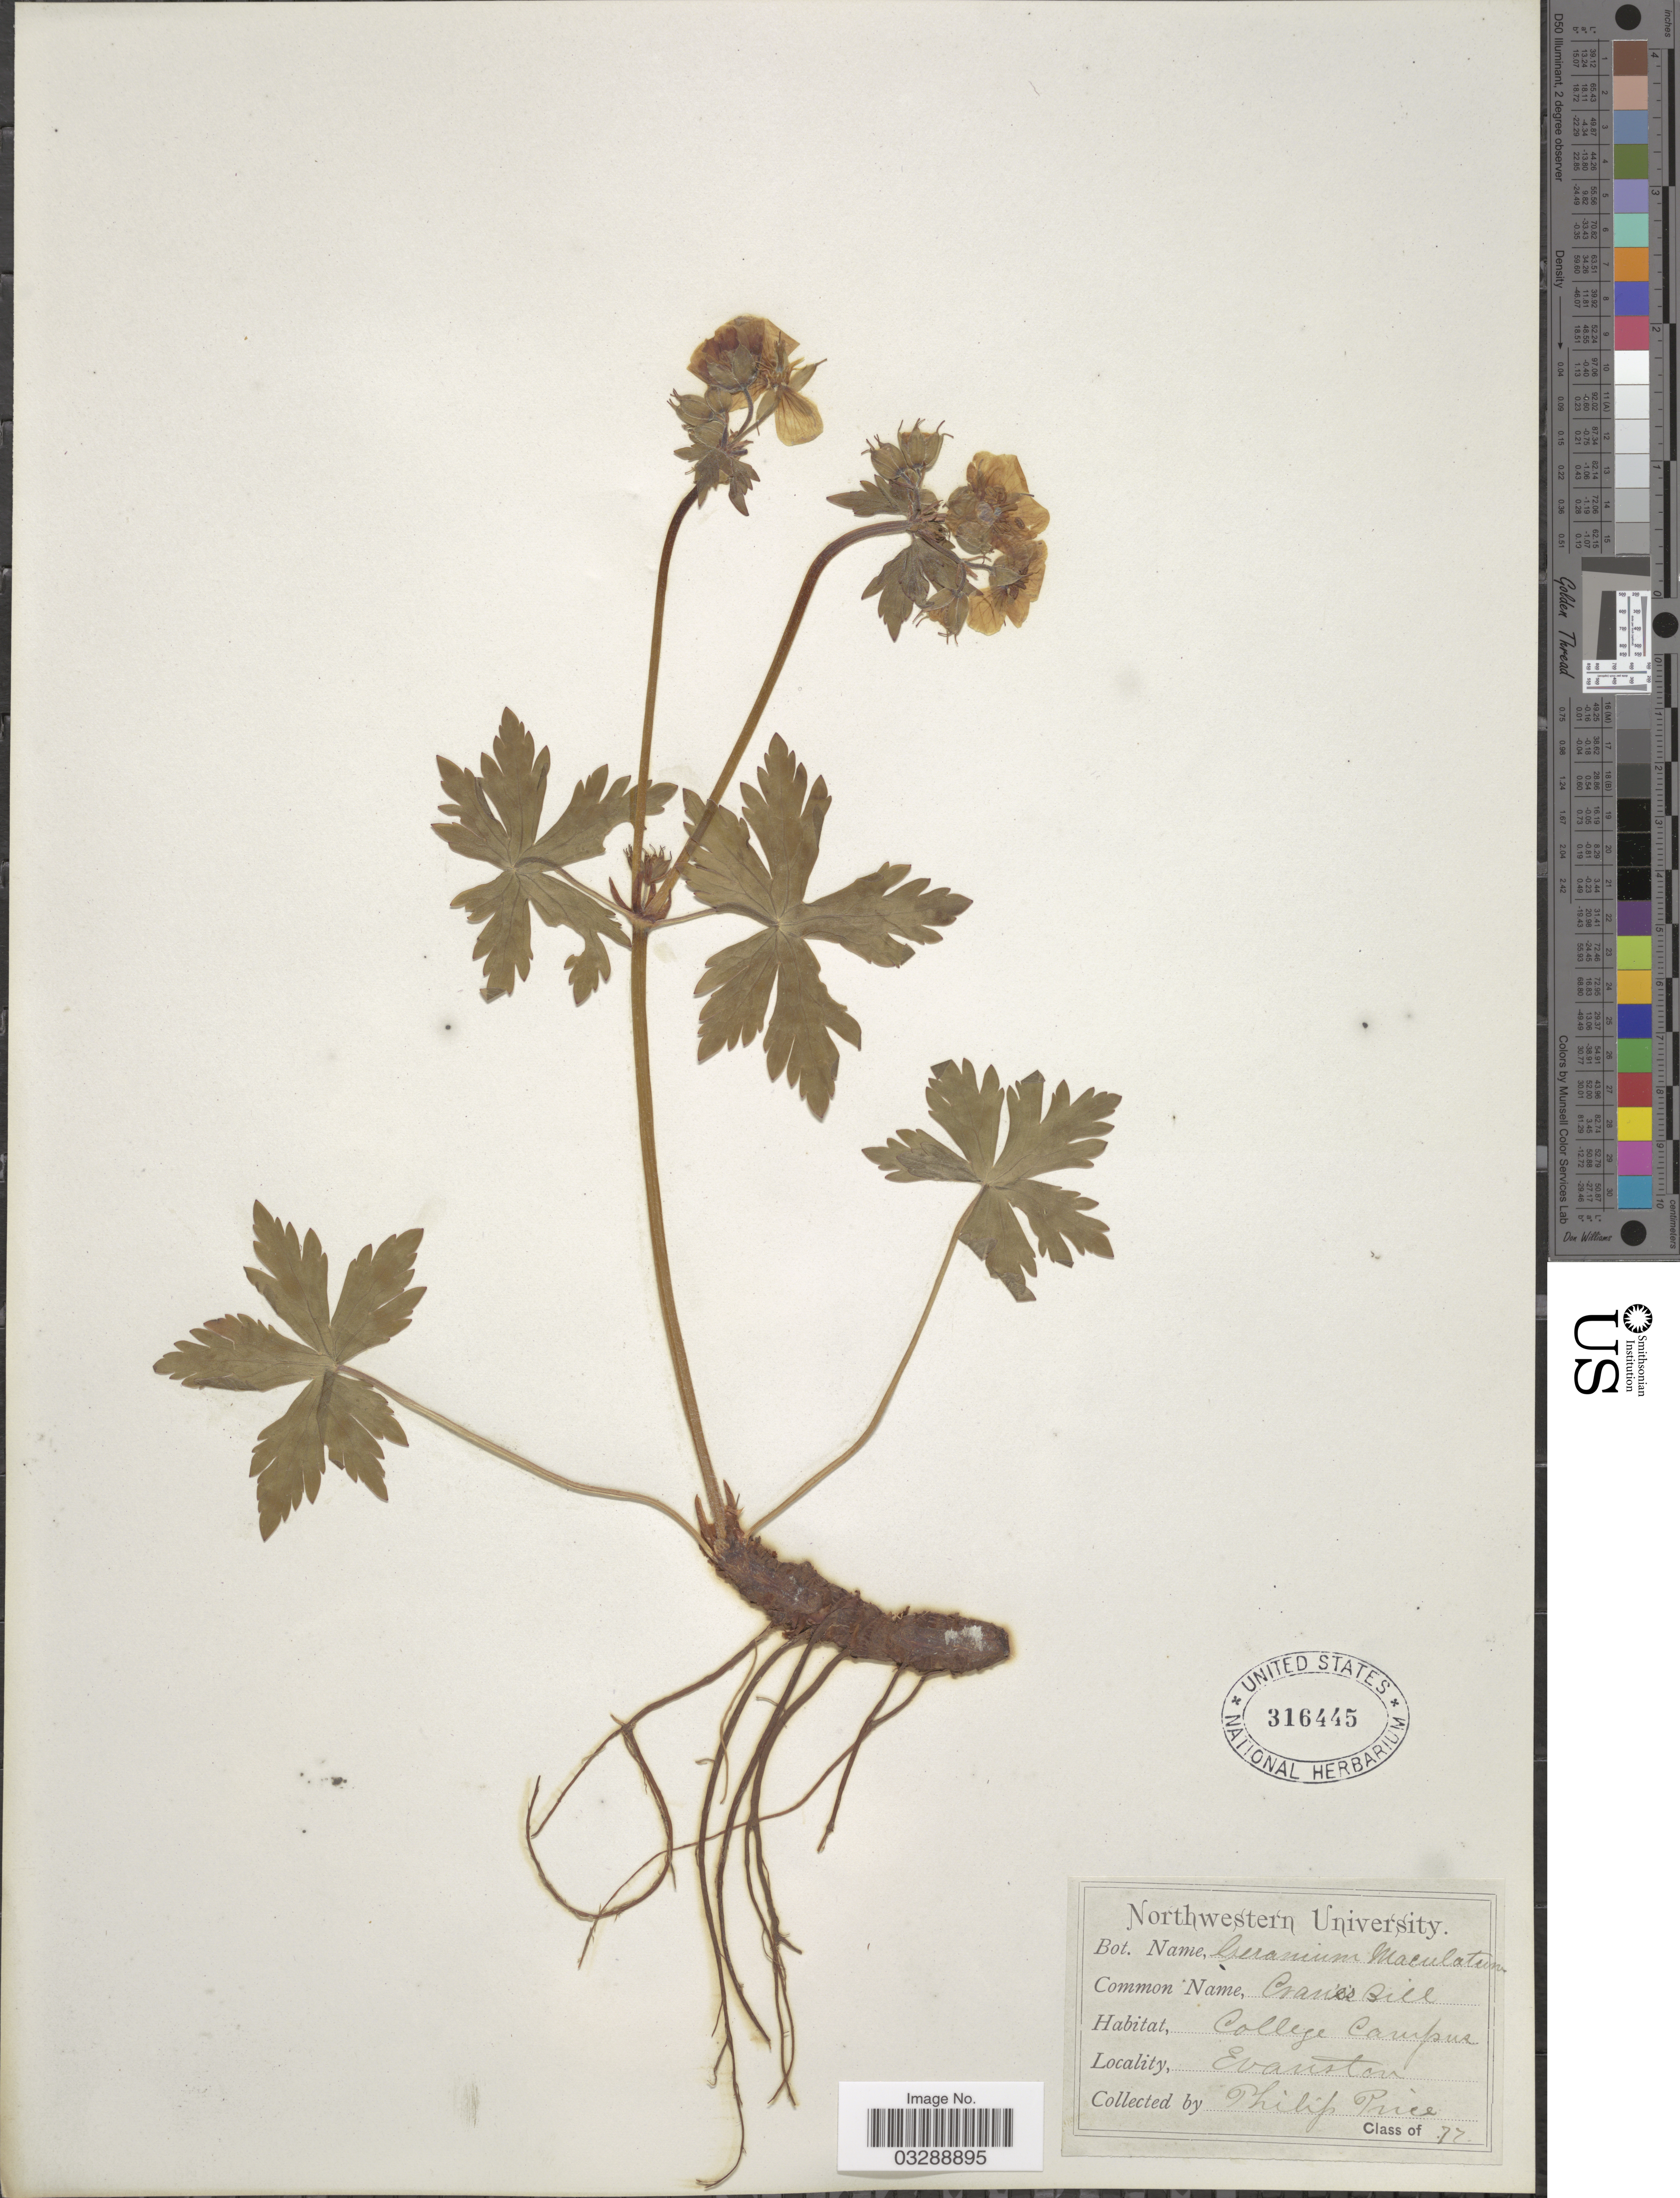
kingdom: Plantae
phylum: Tracheophyta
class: Magnoliopsida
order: Geraniales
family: Geraniaceae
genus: Geranium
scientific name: Geranium maculatum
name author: L.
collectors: P. Price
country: United States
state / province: Illinois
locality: Evanston.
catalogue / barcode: US 316445